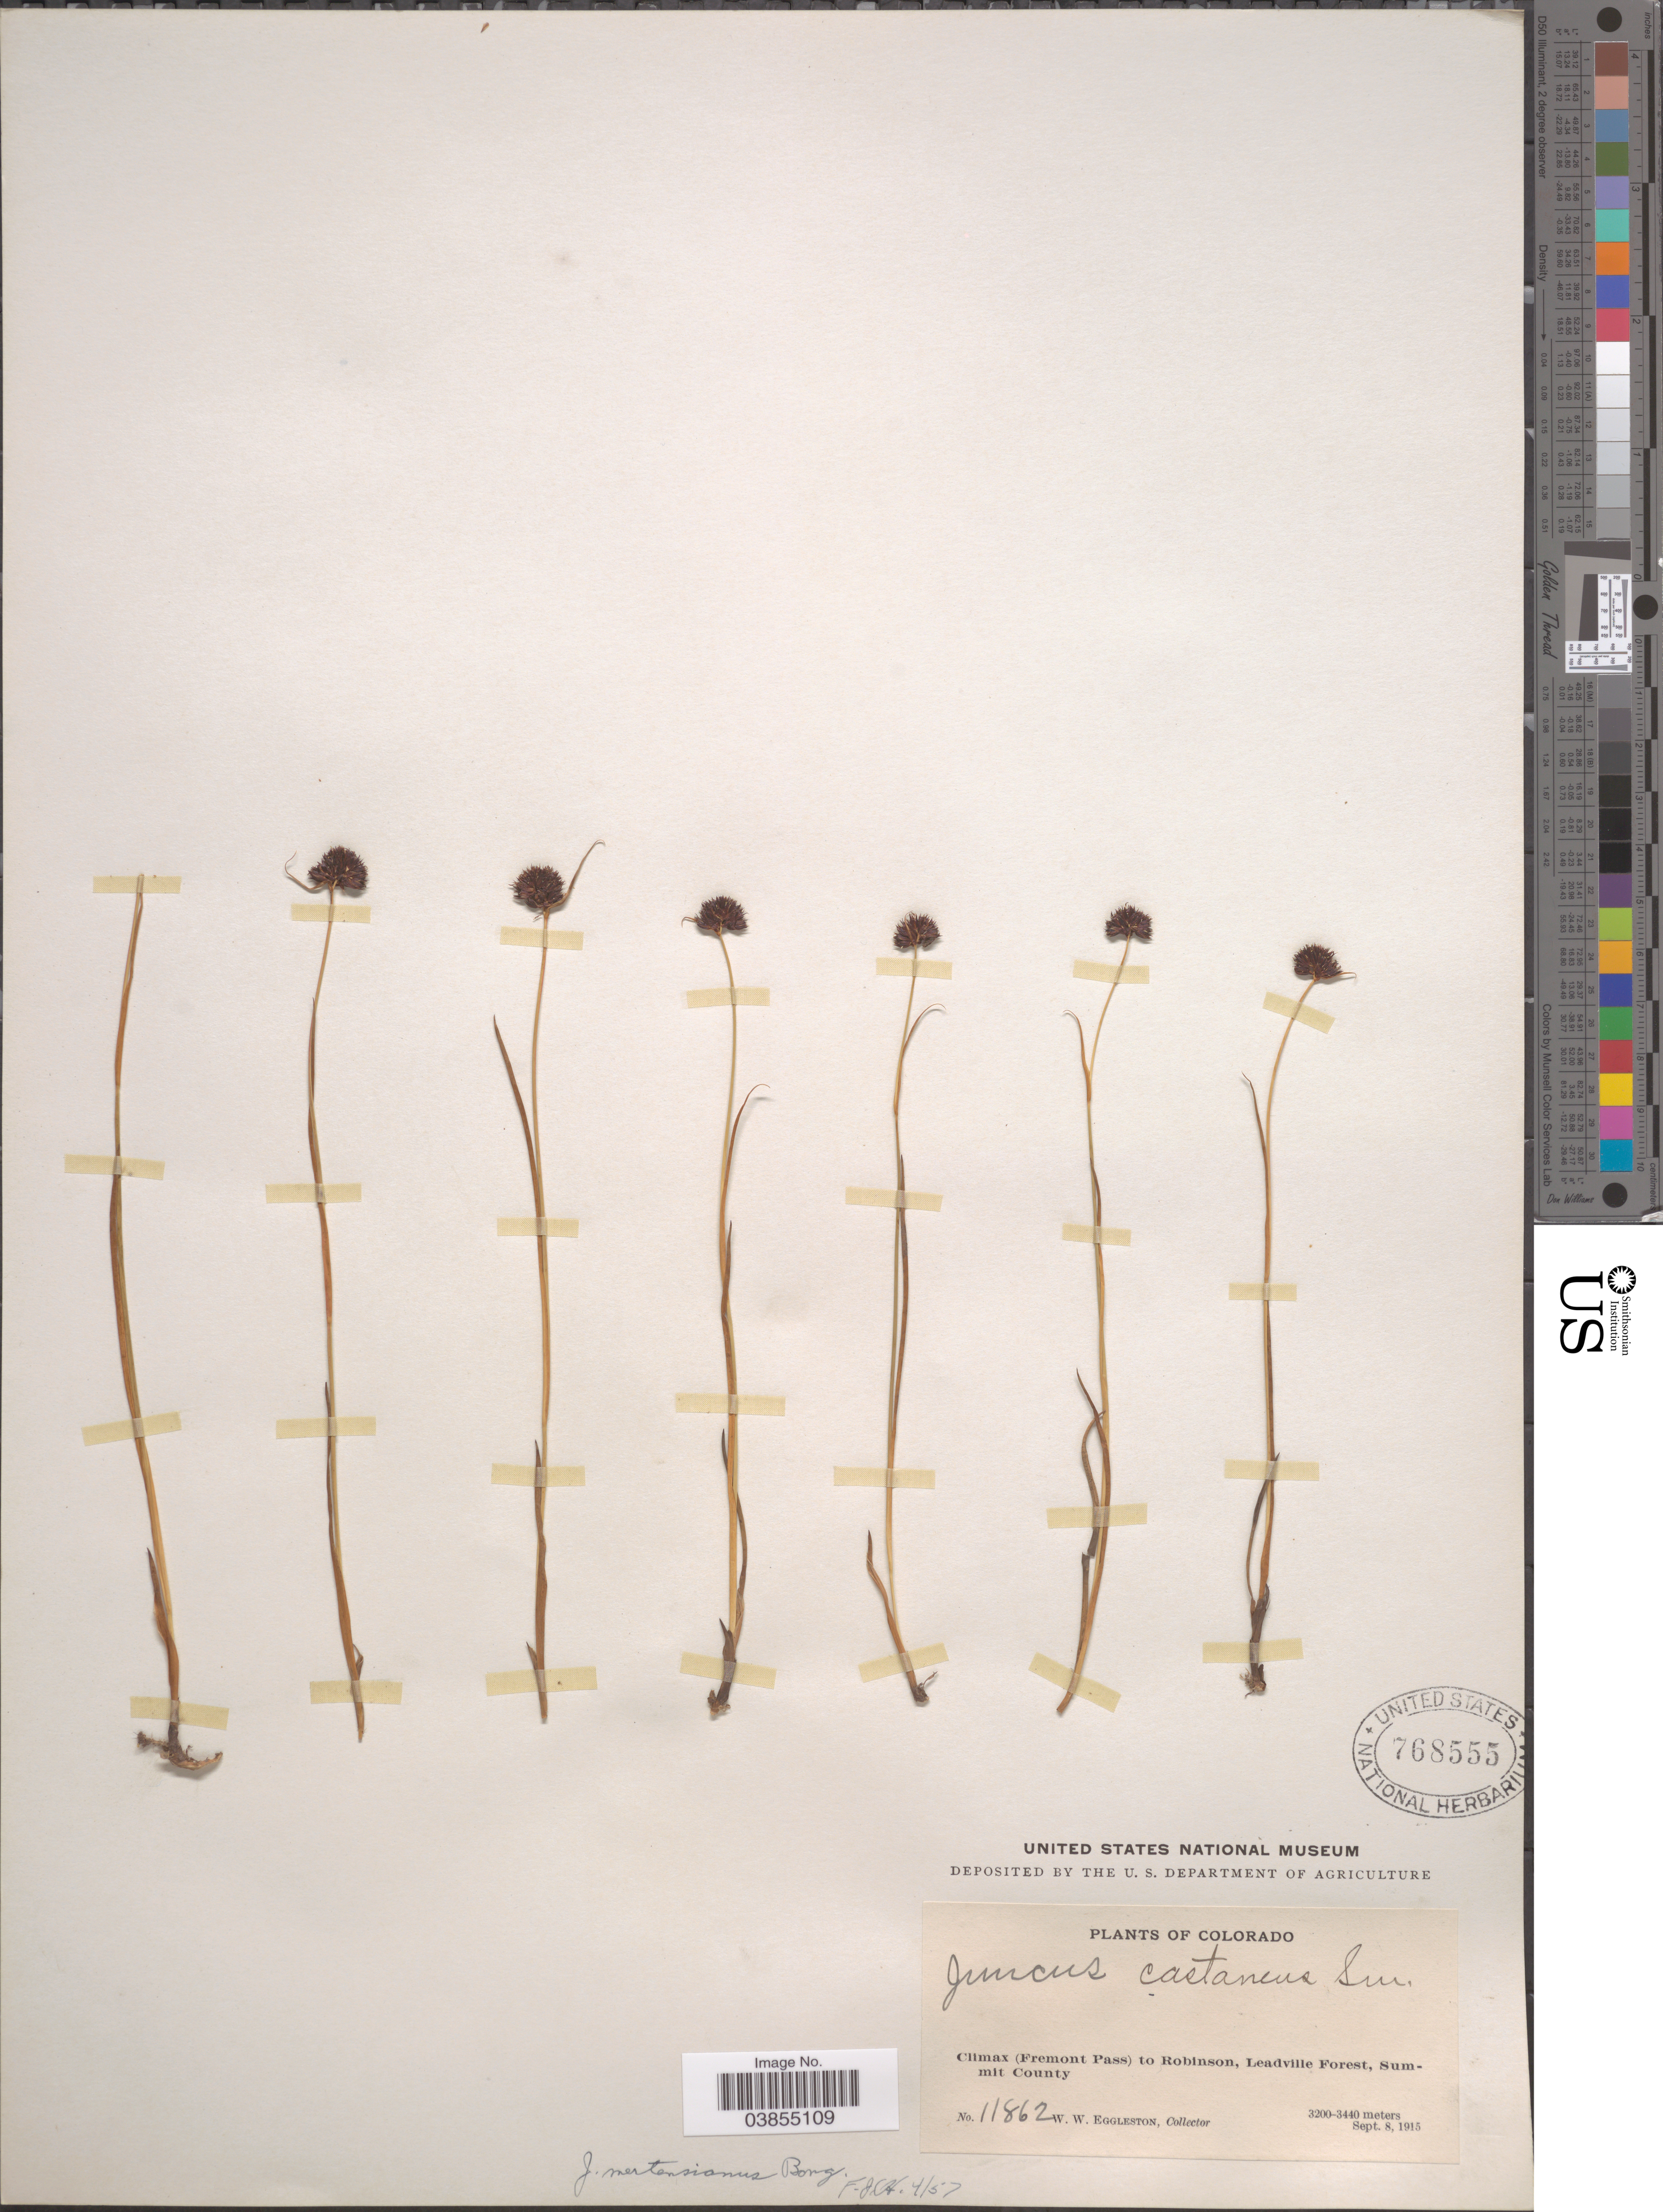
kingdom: Plantae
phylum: Tracheophyta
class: Liliopsida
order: Poales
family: Juncaceae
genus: Juncus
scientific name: Juncus mertensianus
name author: Bong.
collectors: W. W. Eggleston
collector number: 11862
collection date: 1915-09-08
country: United States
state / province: Colorado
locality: Climax (Fremont Pass) to Robinson, Leadville Forest, Summit County.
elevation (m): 3200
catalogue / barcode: US 768555